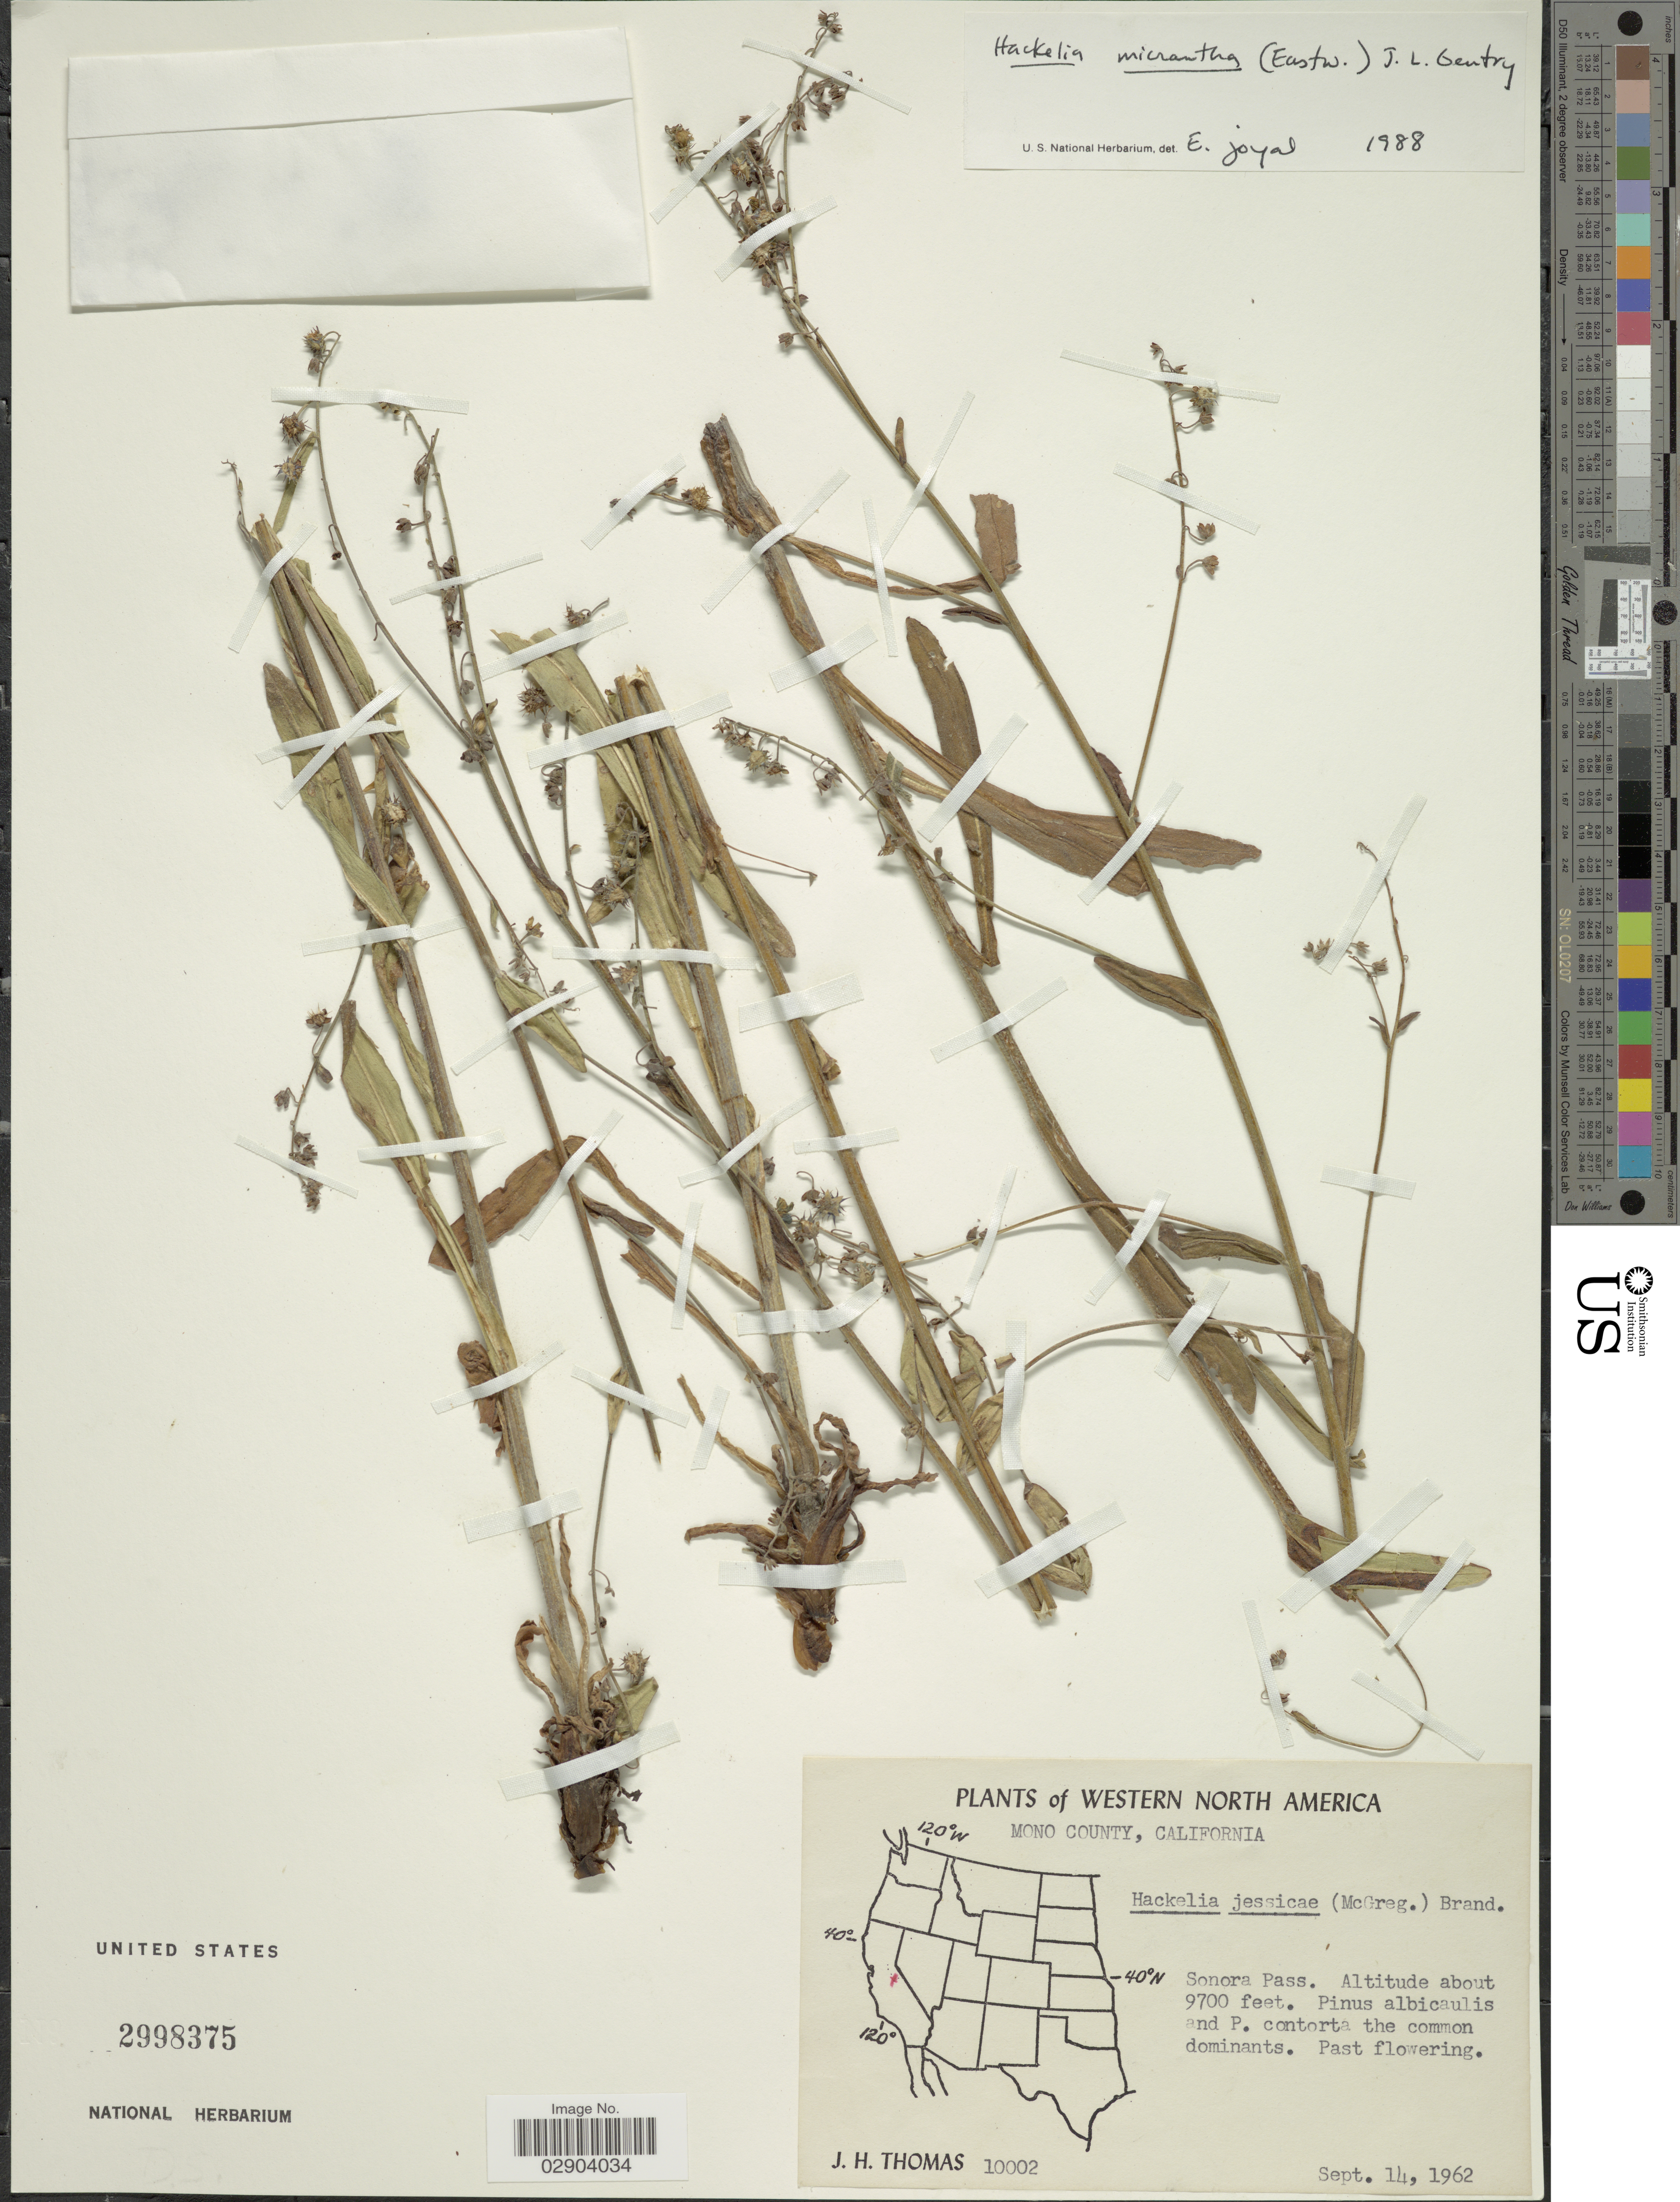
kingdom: Plantae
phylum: Tracheophyta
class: Magnoliopsida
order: Boraginales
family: Boraginaceae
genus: Hackelia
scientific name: Hackelia micrantha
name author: (Eastw.) J.L. Gentry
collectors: J. H. Thomas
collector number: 10002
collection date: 1962-09-14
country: United States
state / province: California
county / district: Mono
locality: Western North America. Mono County. Sonora Pass.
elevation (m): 2957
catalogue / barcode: US 2998375